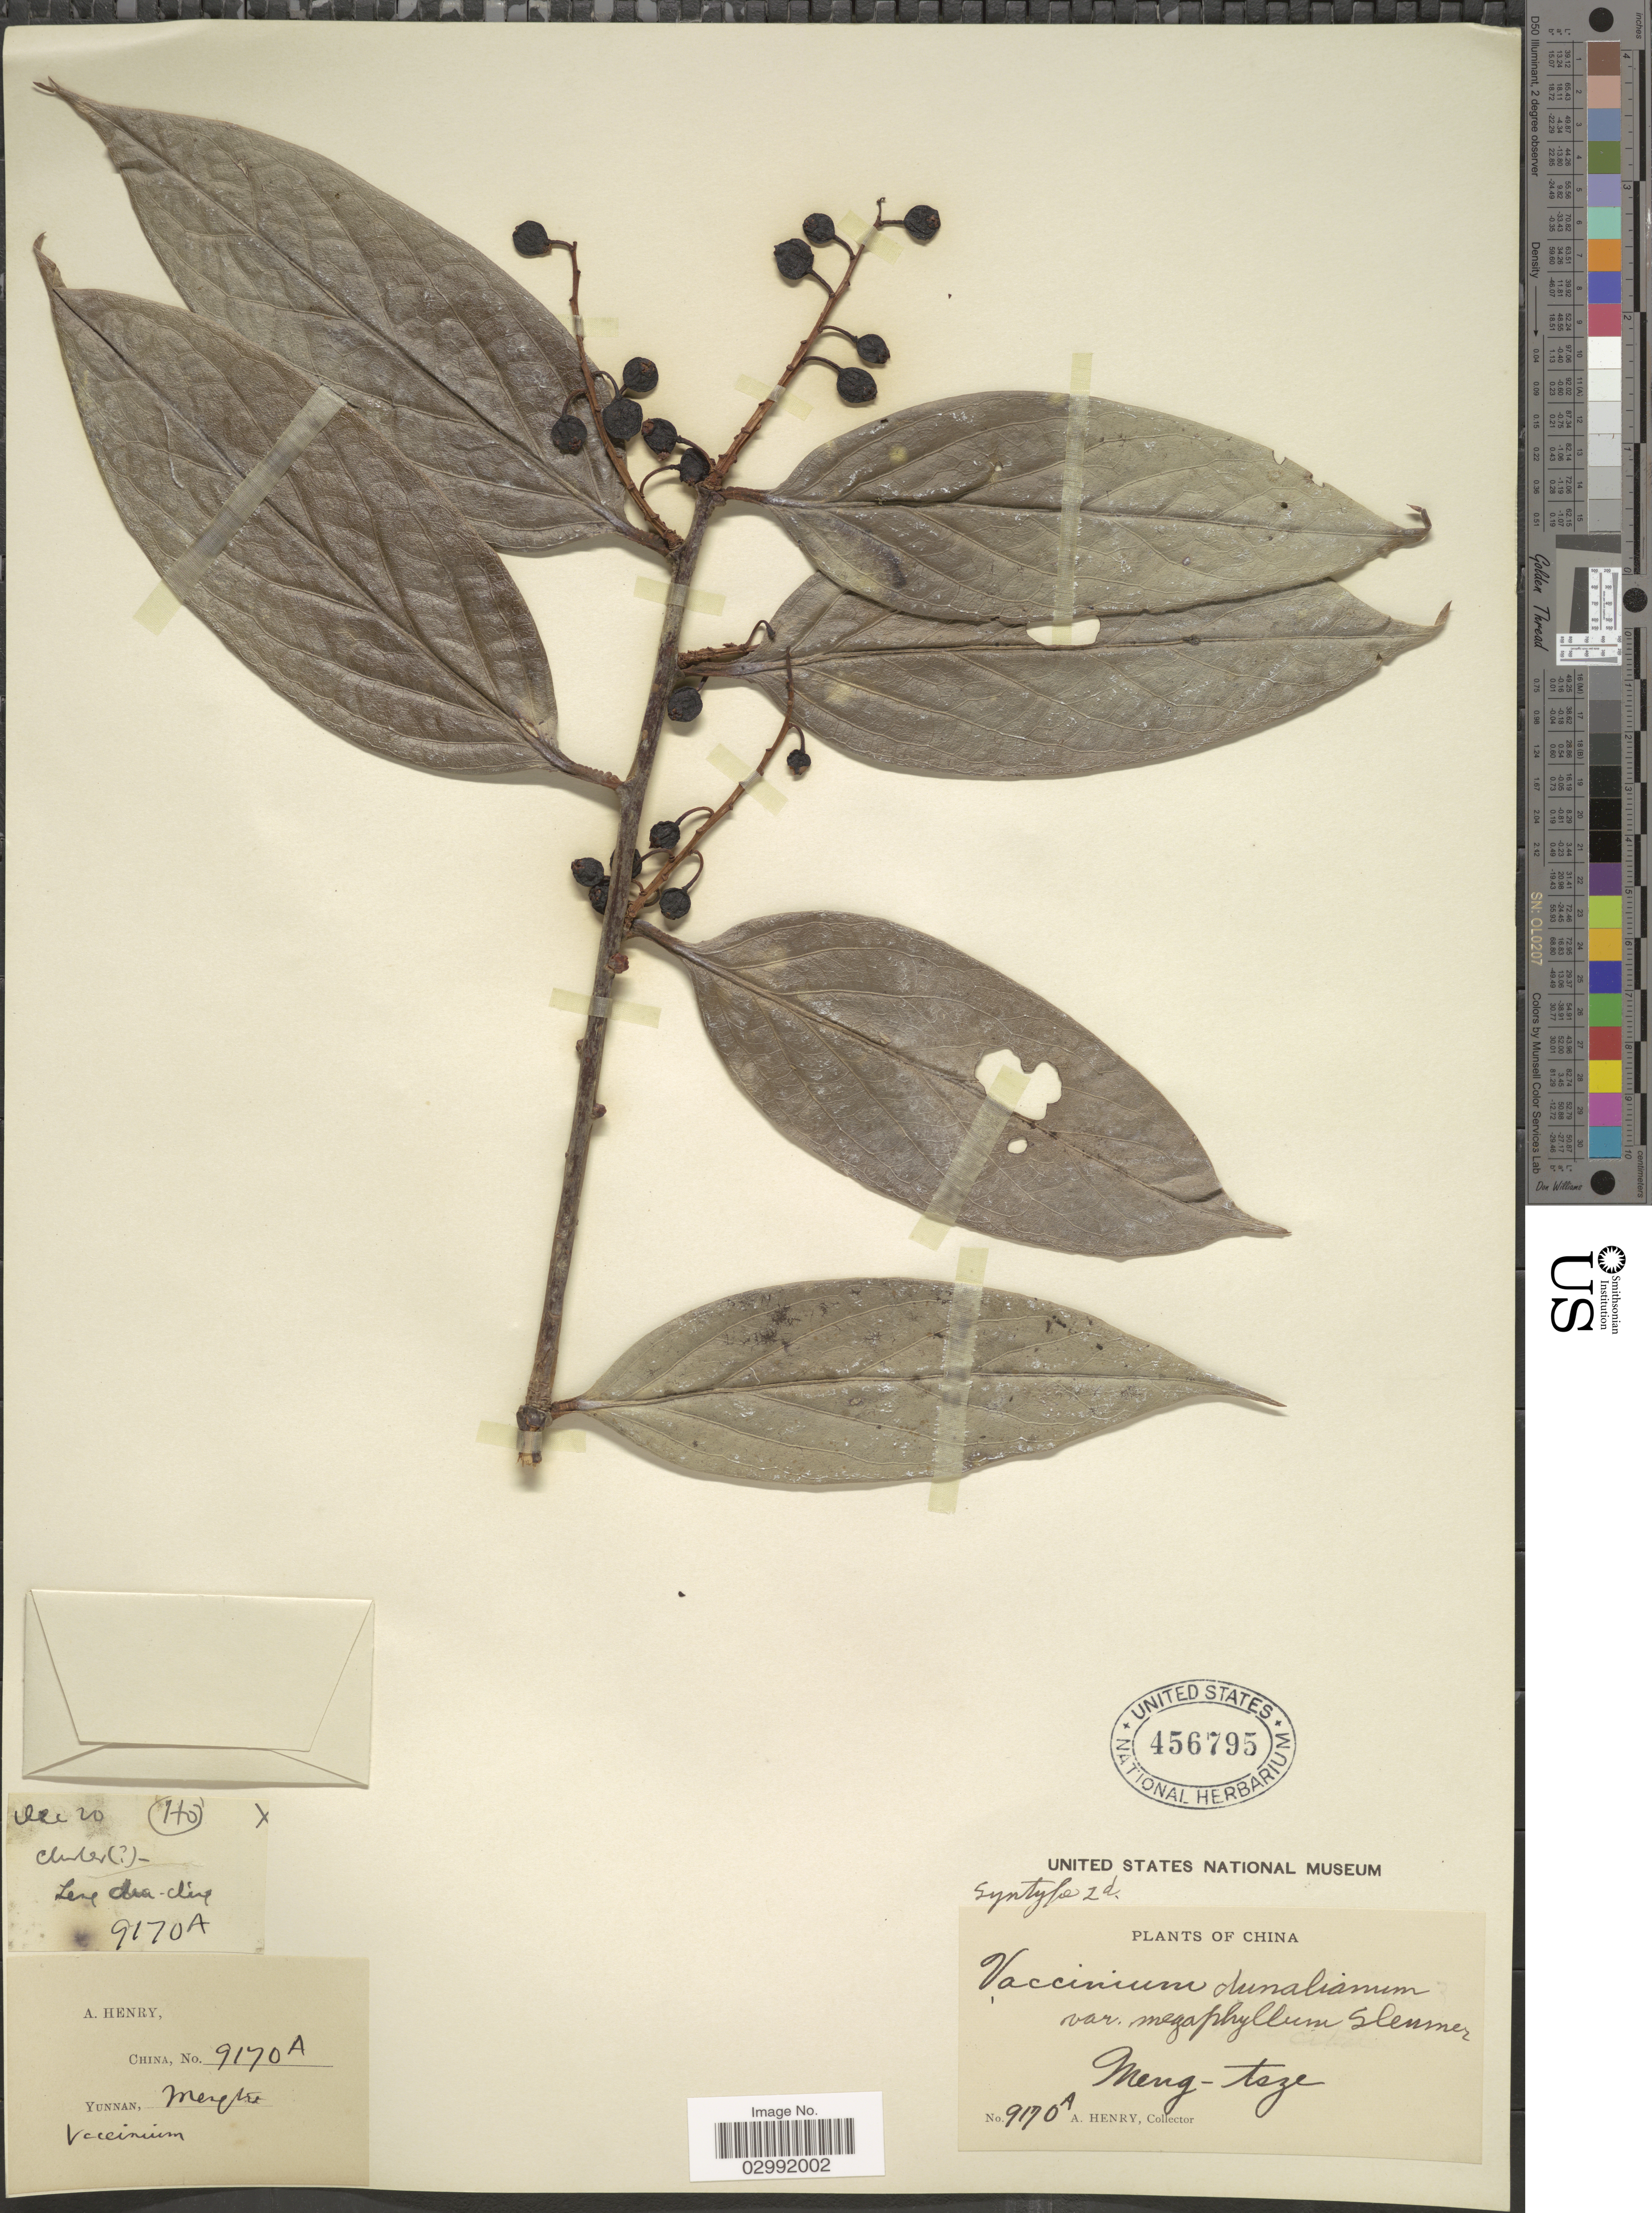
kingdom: Plantae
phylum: Tracheophyta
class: Magnoliopsida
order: Ericales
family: Ericaceae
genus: Vaccinium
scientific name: Vaccinium dunalianum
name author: Wight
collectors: A. Henry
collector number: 9170 A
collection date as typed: Transcribed d/m/y: /12/20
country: China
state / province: Yunnan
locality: Mengtze. Leng cha cl'ing. Ho.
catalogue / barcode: US 456795